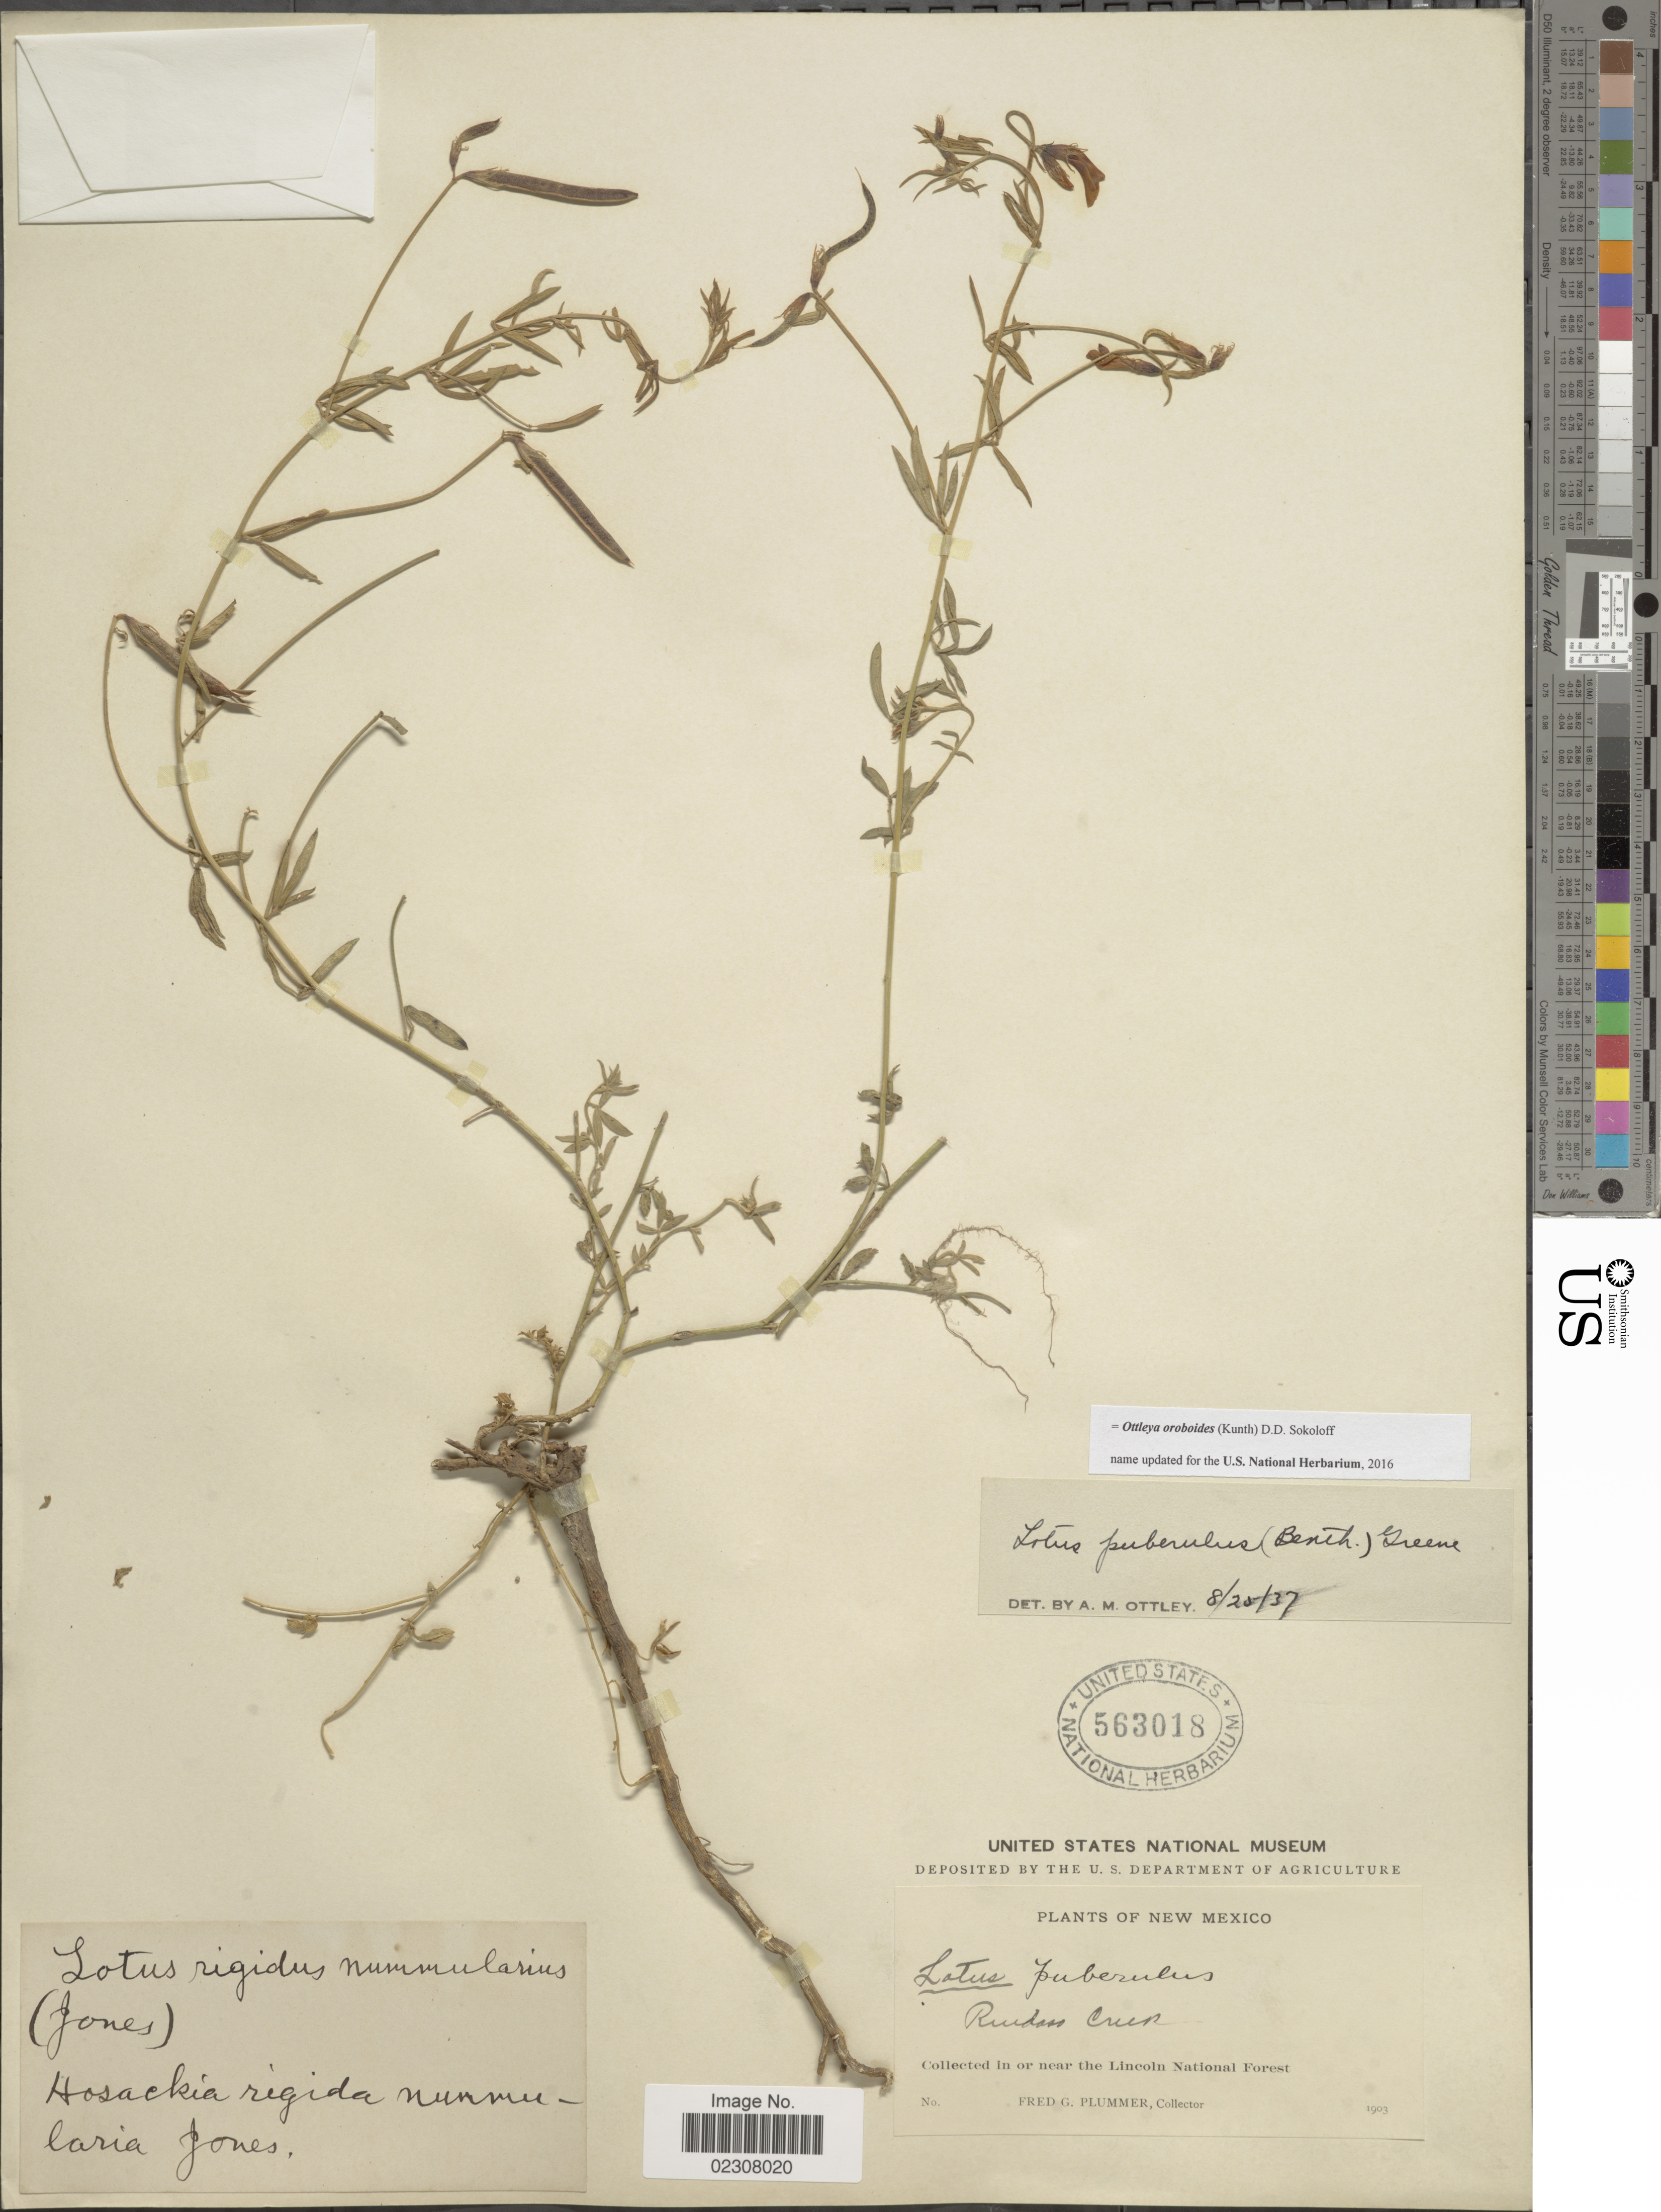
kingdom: Plantae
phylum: Tracheophyta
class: Magnoliopsida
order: Fabales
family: Fabaceae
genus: Ottleya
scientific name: Ottleya oroboides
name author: (Kunth) D.D. Sokoloff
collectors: F. Plummer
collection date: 1903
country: United States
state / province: New Mexico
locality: Rudan Creek, in or near the Lincoln Forest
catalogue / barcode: US 563018